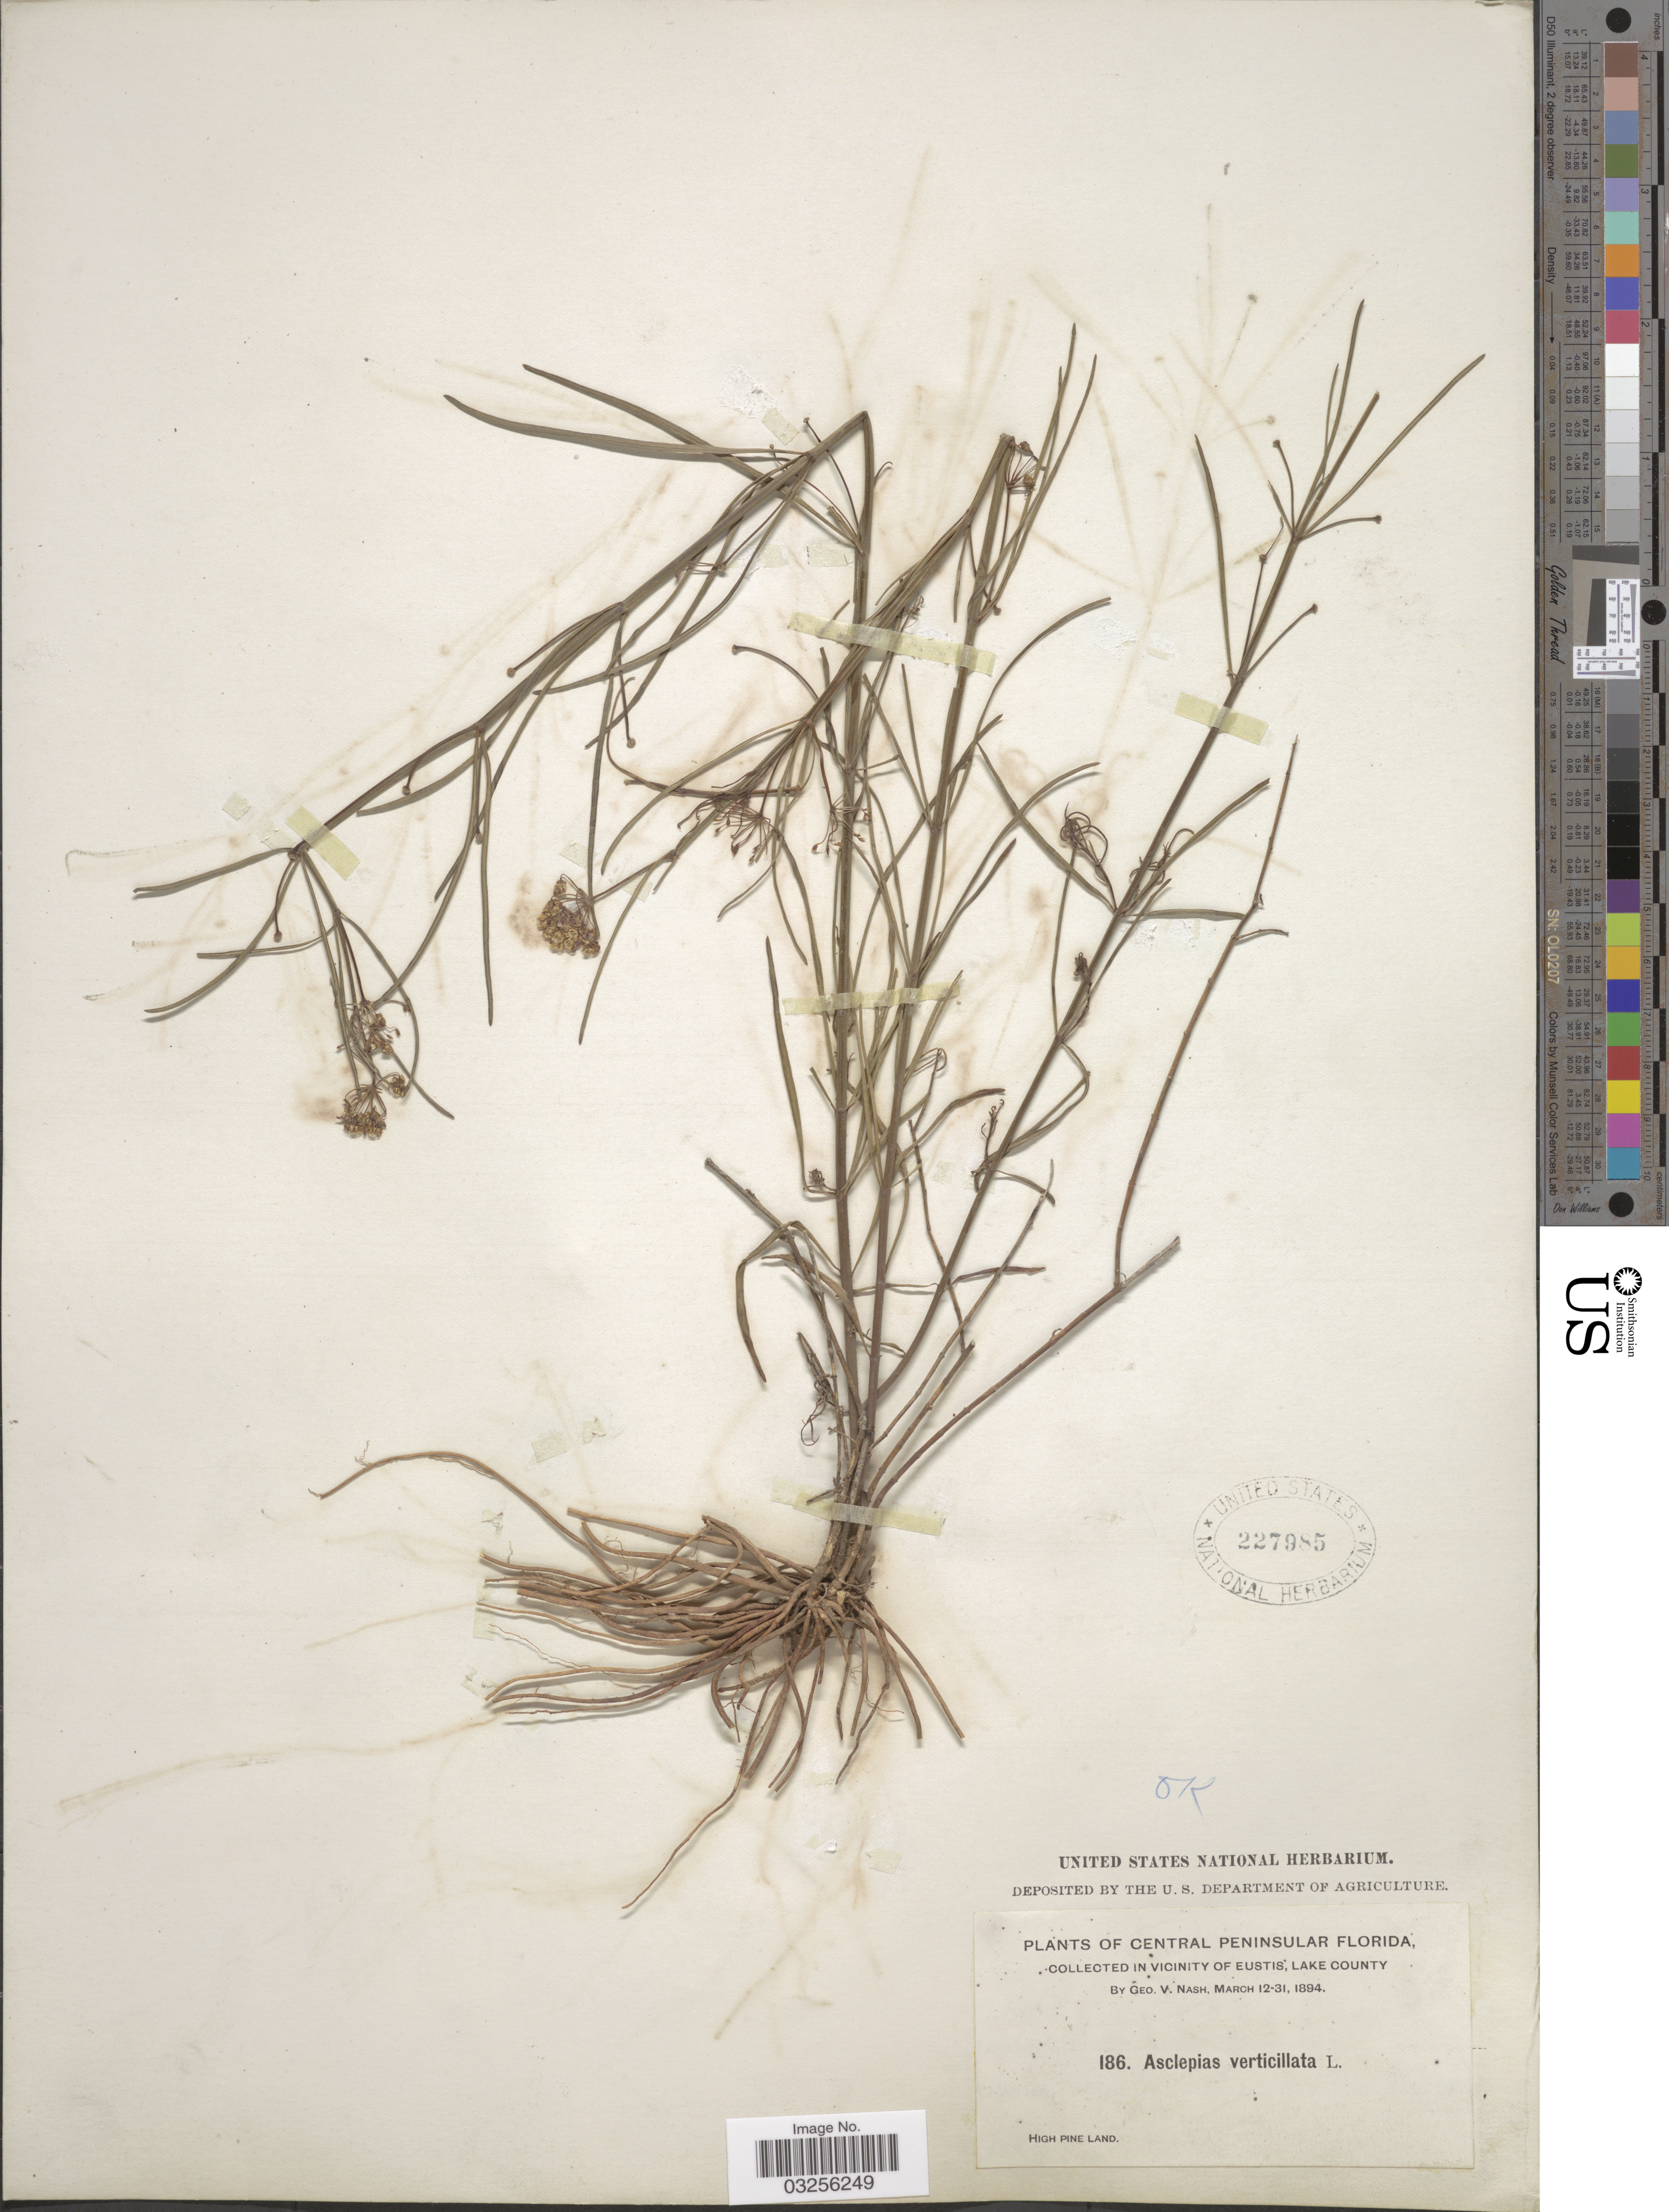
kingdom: Plantae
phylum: Tracheophyta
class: Magnoliopsida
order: Gentianales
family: Apocynaceae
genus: Asclepias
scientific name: Asclepias verticillata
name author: L.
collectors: G. V. Nash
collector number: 186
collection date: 1894-03-12/1894-03-31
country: United States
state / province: Florida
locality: Central Peninsular Florida, collected in vicinity of Eustis, Lake County. High Pine Land.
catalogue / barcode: US 227985